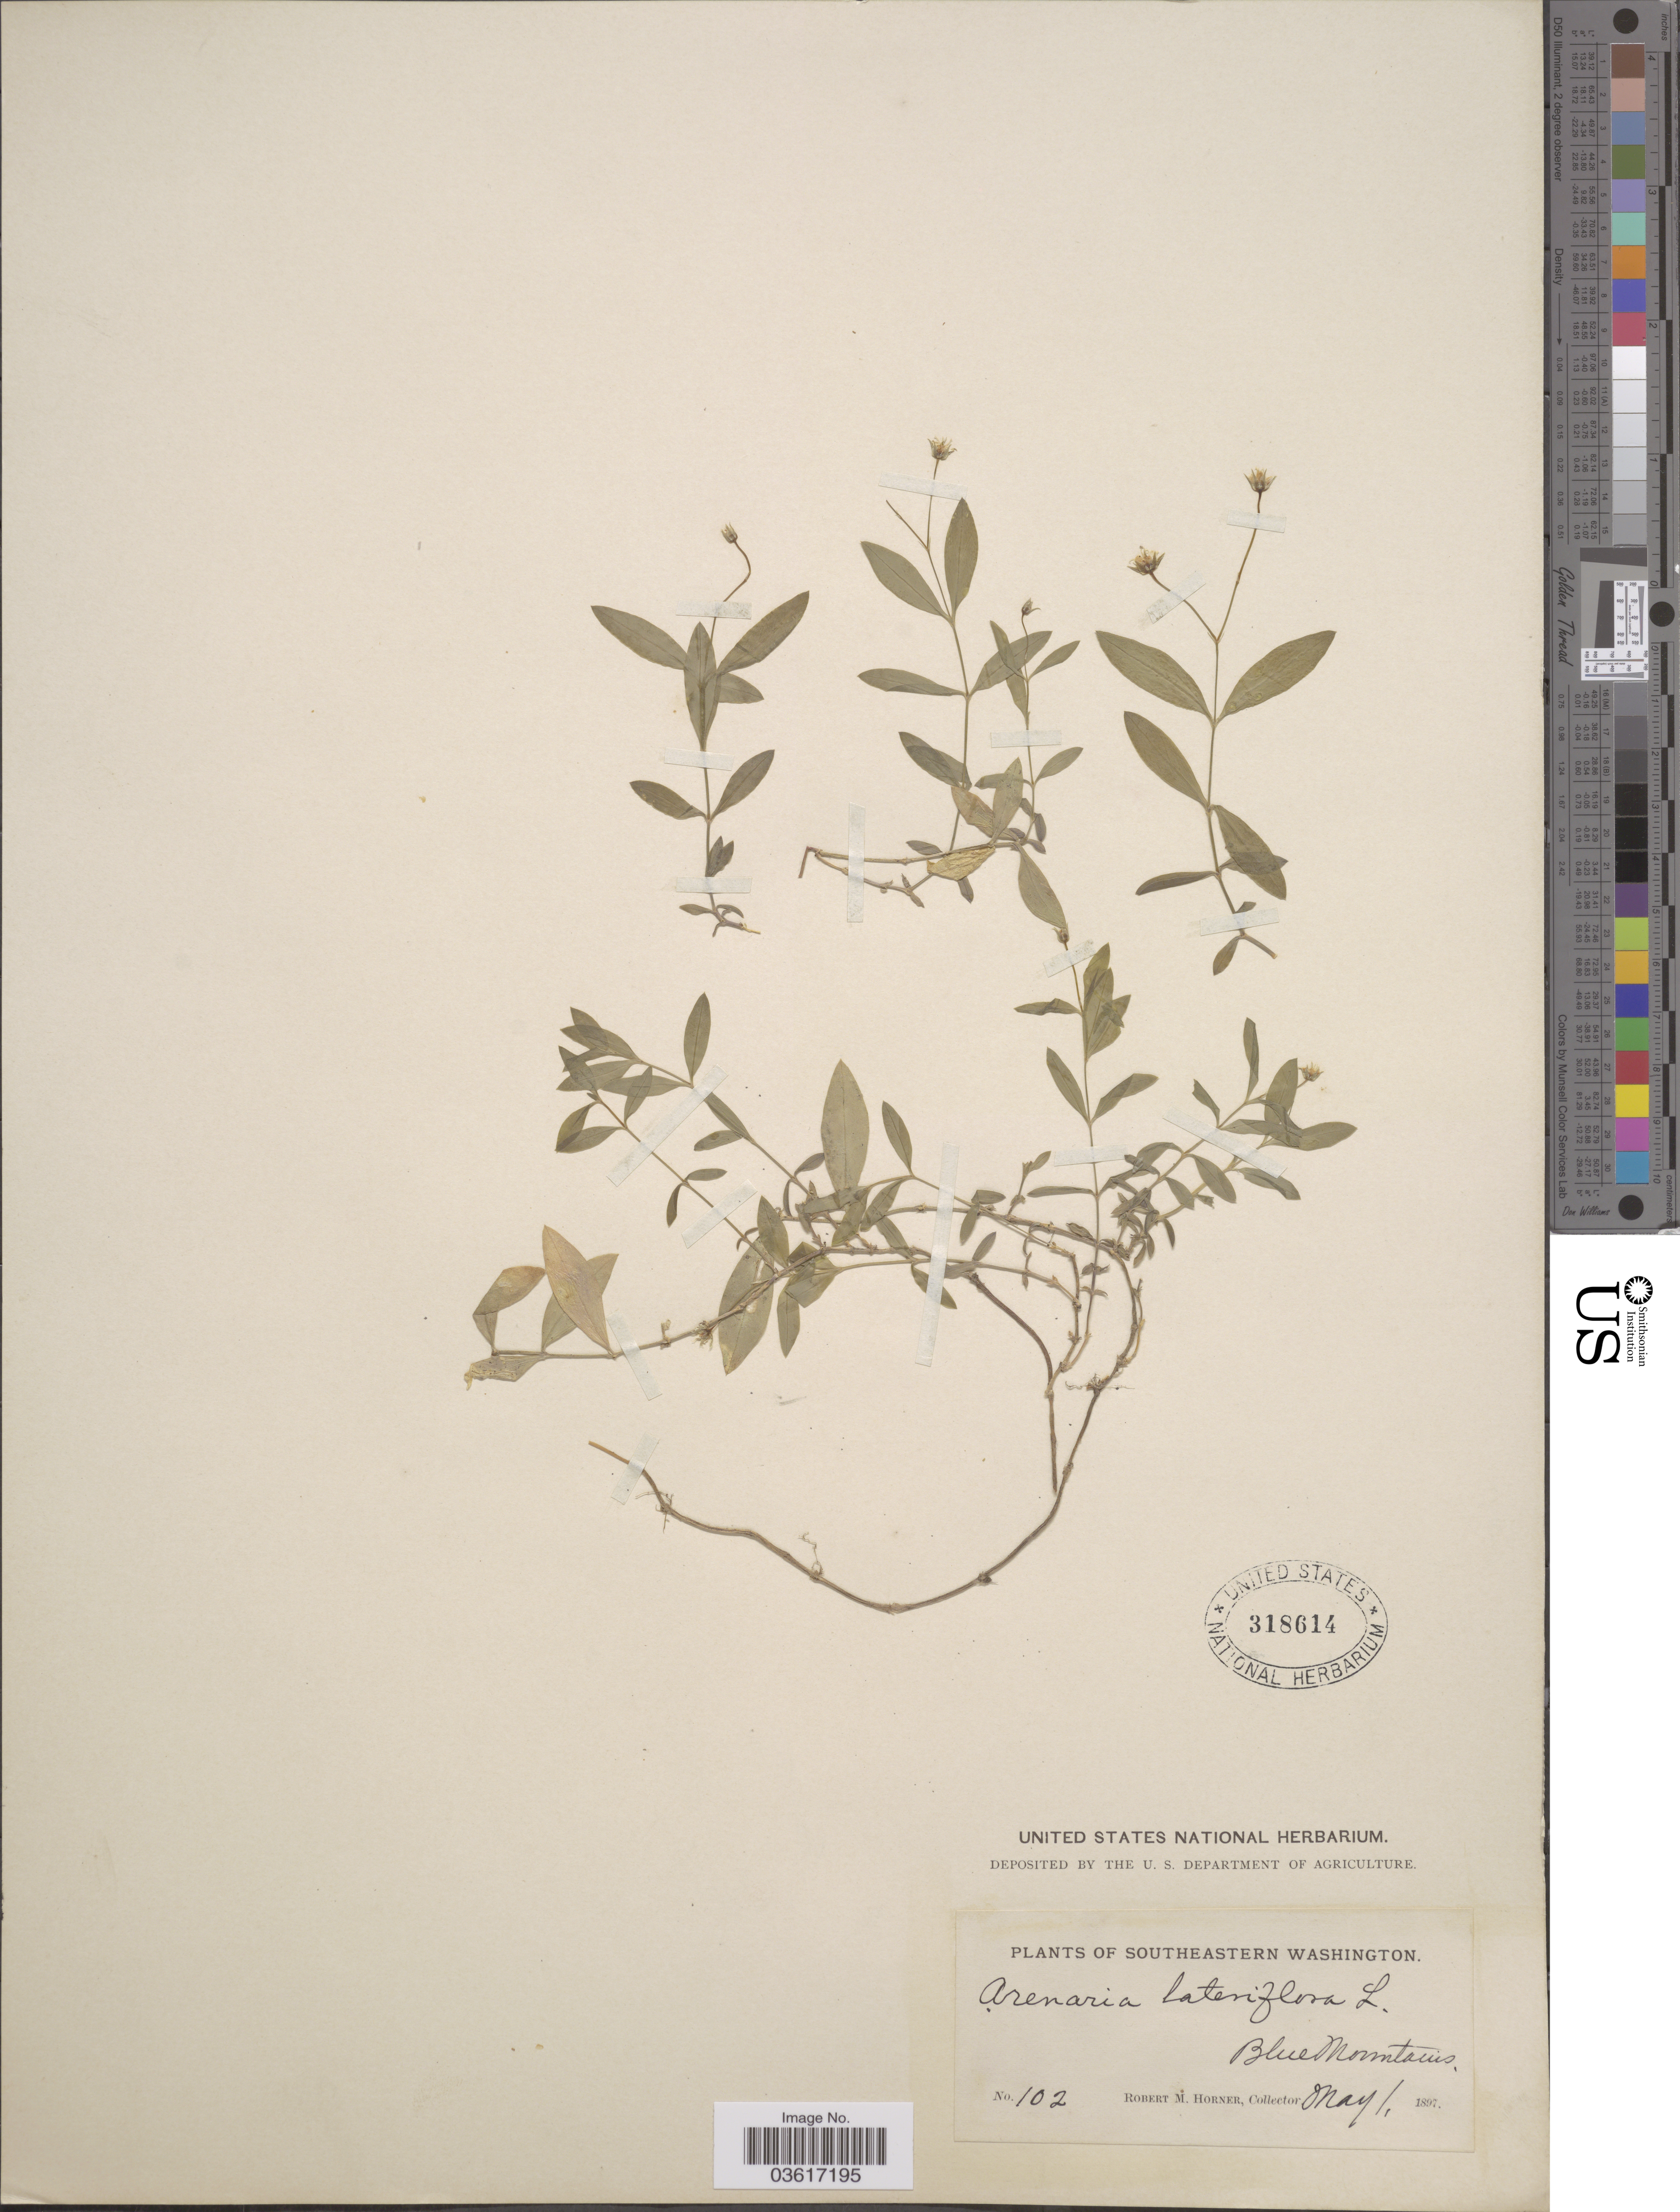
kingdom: Plantae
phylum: Tracheophyta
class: Magnoliopsida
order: Caryophyllales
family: Caryophyllaceae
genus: Moehringia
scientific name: Moehringia macrophylla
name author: (Hook.) Fenzl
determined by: Strong, Mark T., (BOT), Smithsonian Institution - National Museum of Natural History (UNITED STATES)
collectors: R. Horner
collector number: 102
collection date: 1897-05-01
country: United States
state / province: Washington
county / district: Clallam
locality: Southeastern Washington. Blue Mountains.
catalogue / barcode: US 318614